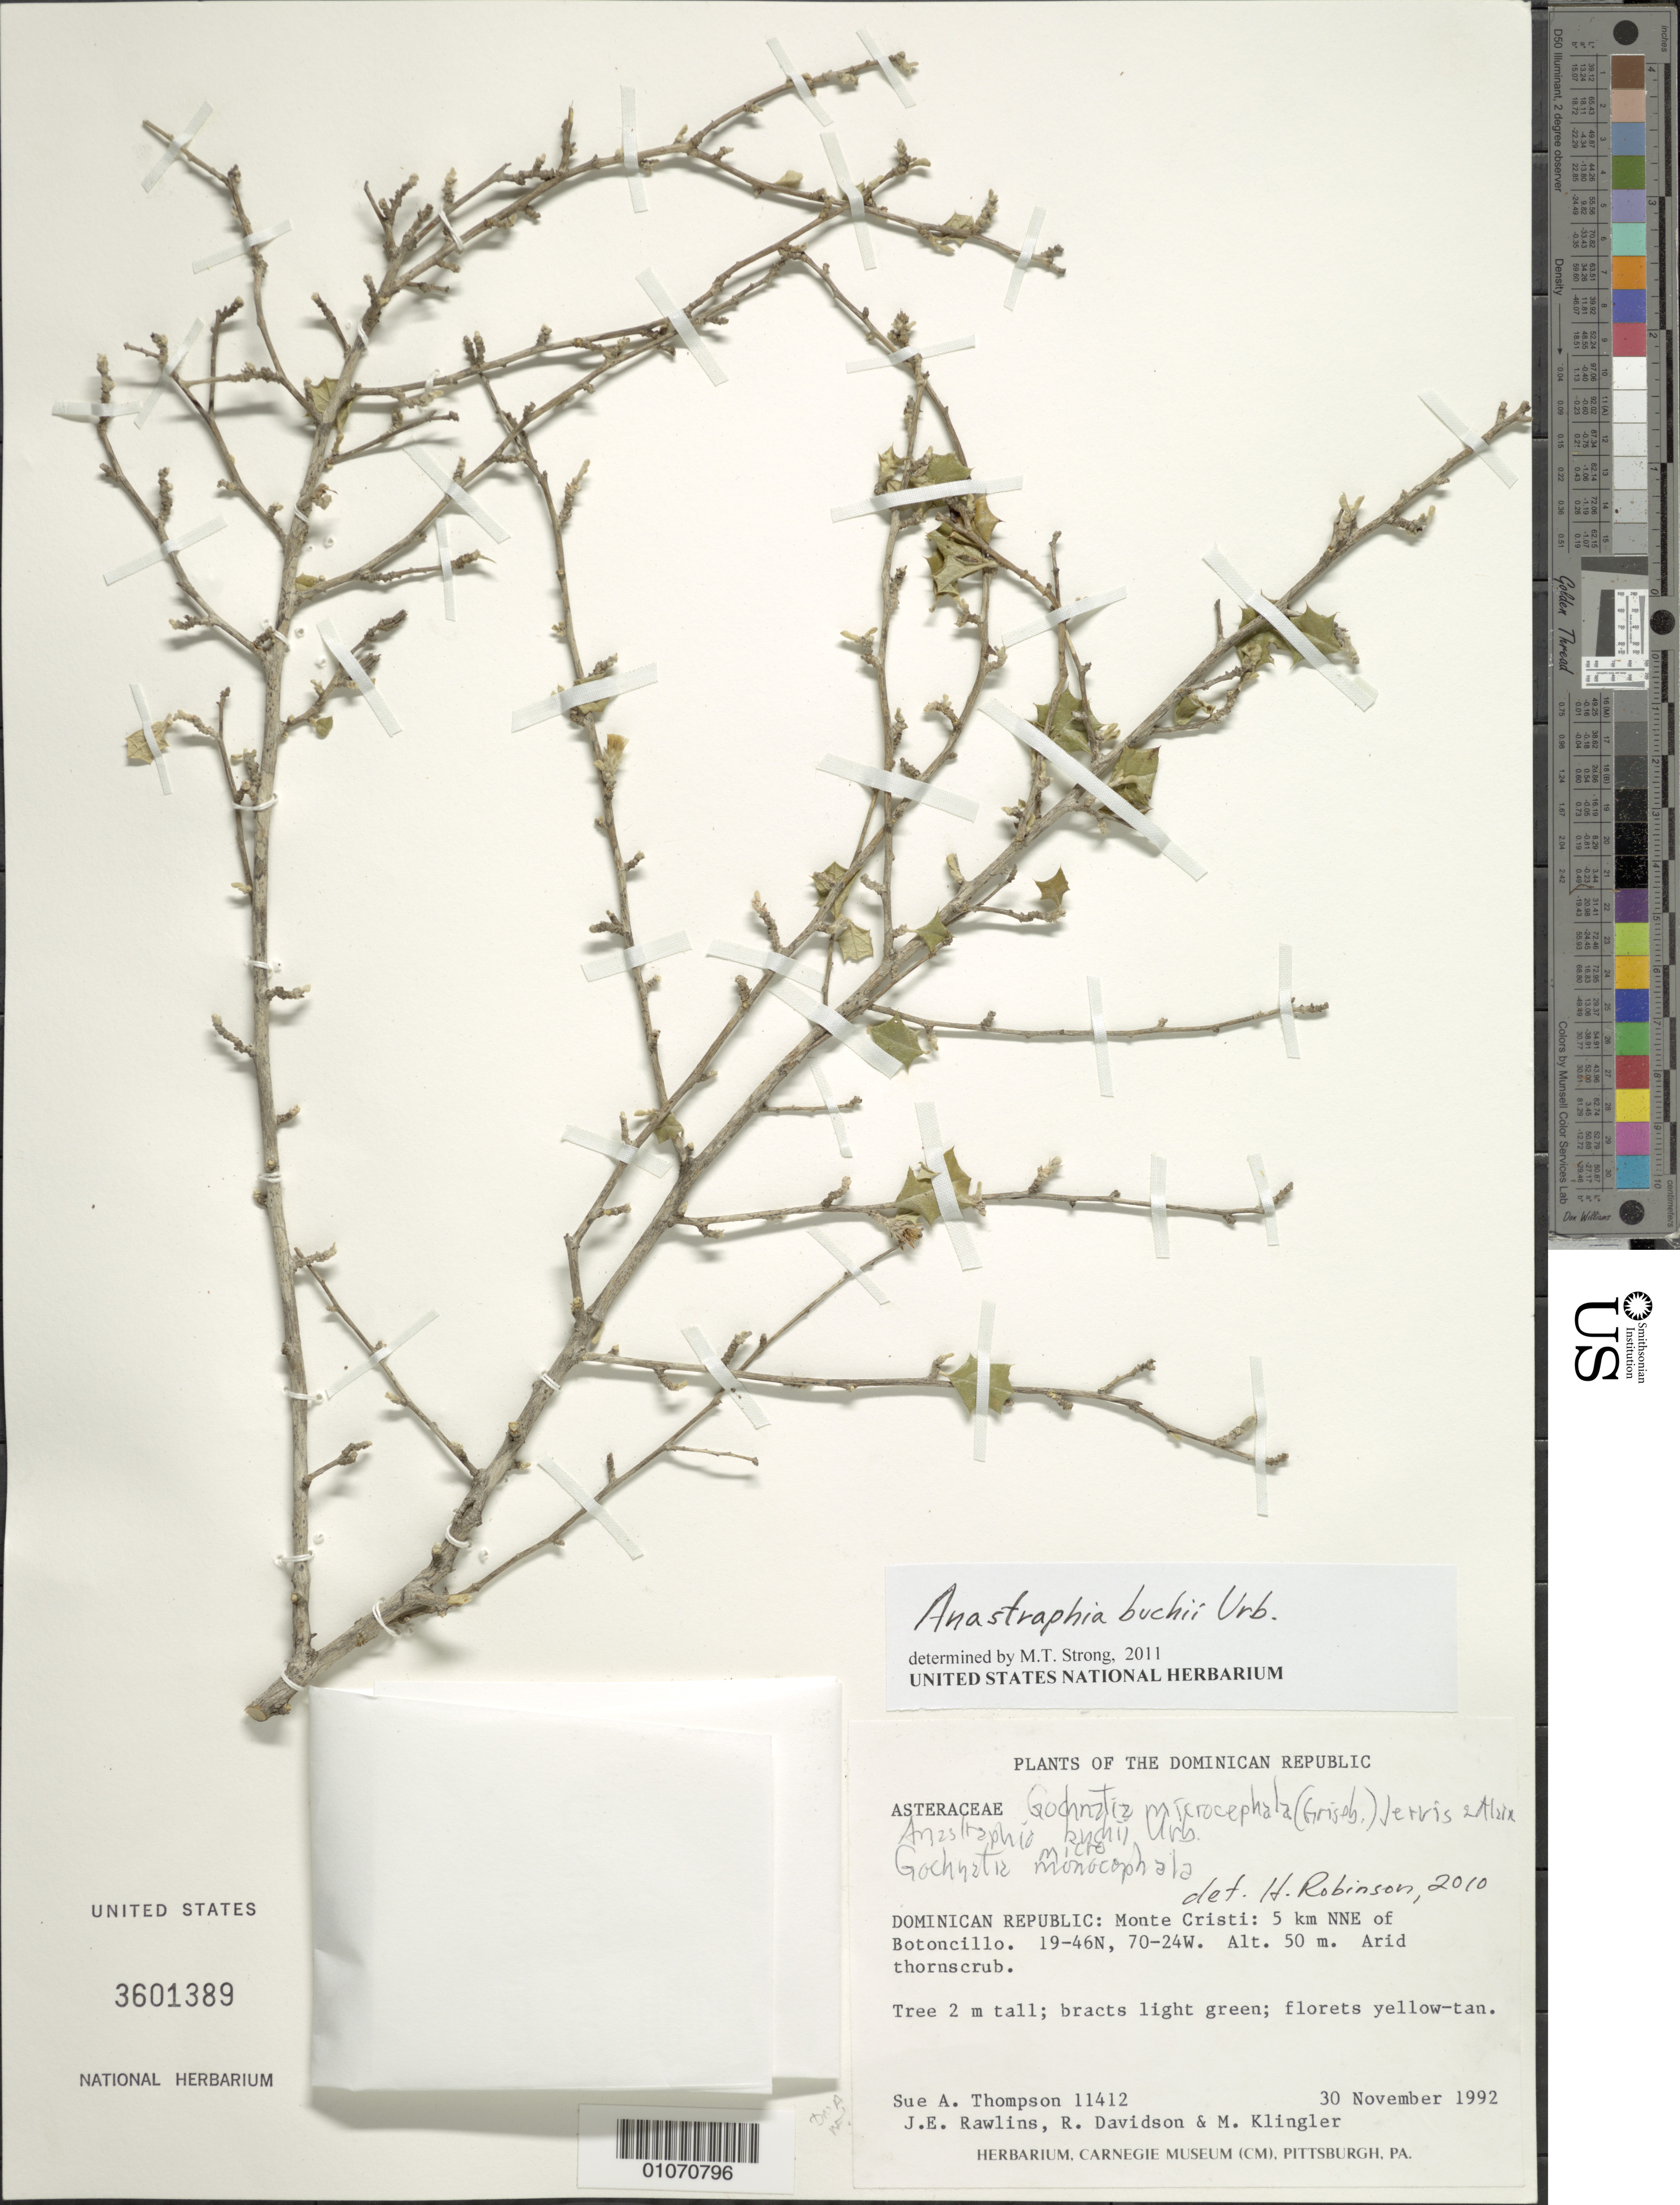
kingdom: Plantae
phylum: Tracheophyta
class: Magnoliopsida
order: Asterales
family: Asteraceae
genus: Anastraphia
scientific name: Anastraphia buchii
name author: Urb.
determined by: Robinson, Harold E., (US)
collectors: S. A. Thompson, J. Rawlins, R. Davidson & M. Klinger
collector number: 11412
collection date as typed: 30 Nov 1992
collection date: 1992-11-30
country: Dominican Republic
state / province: Monte Cristi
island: Hispaniola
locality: Botoncillo, 5 km NNE of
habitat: Arid thorn scrub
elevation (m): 50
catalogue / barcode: US 3601389